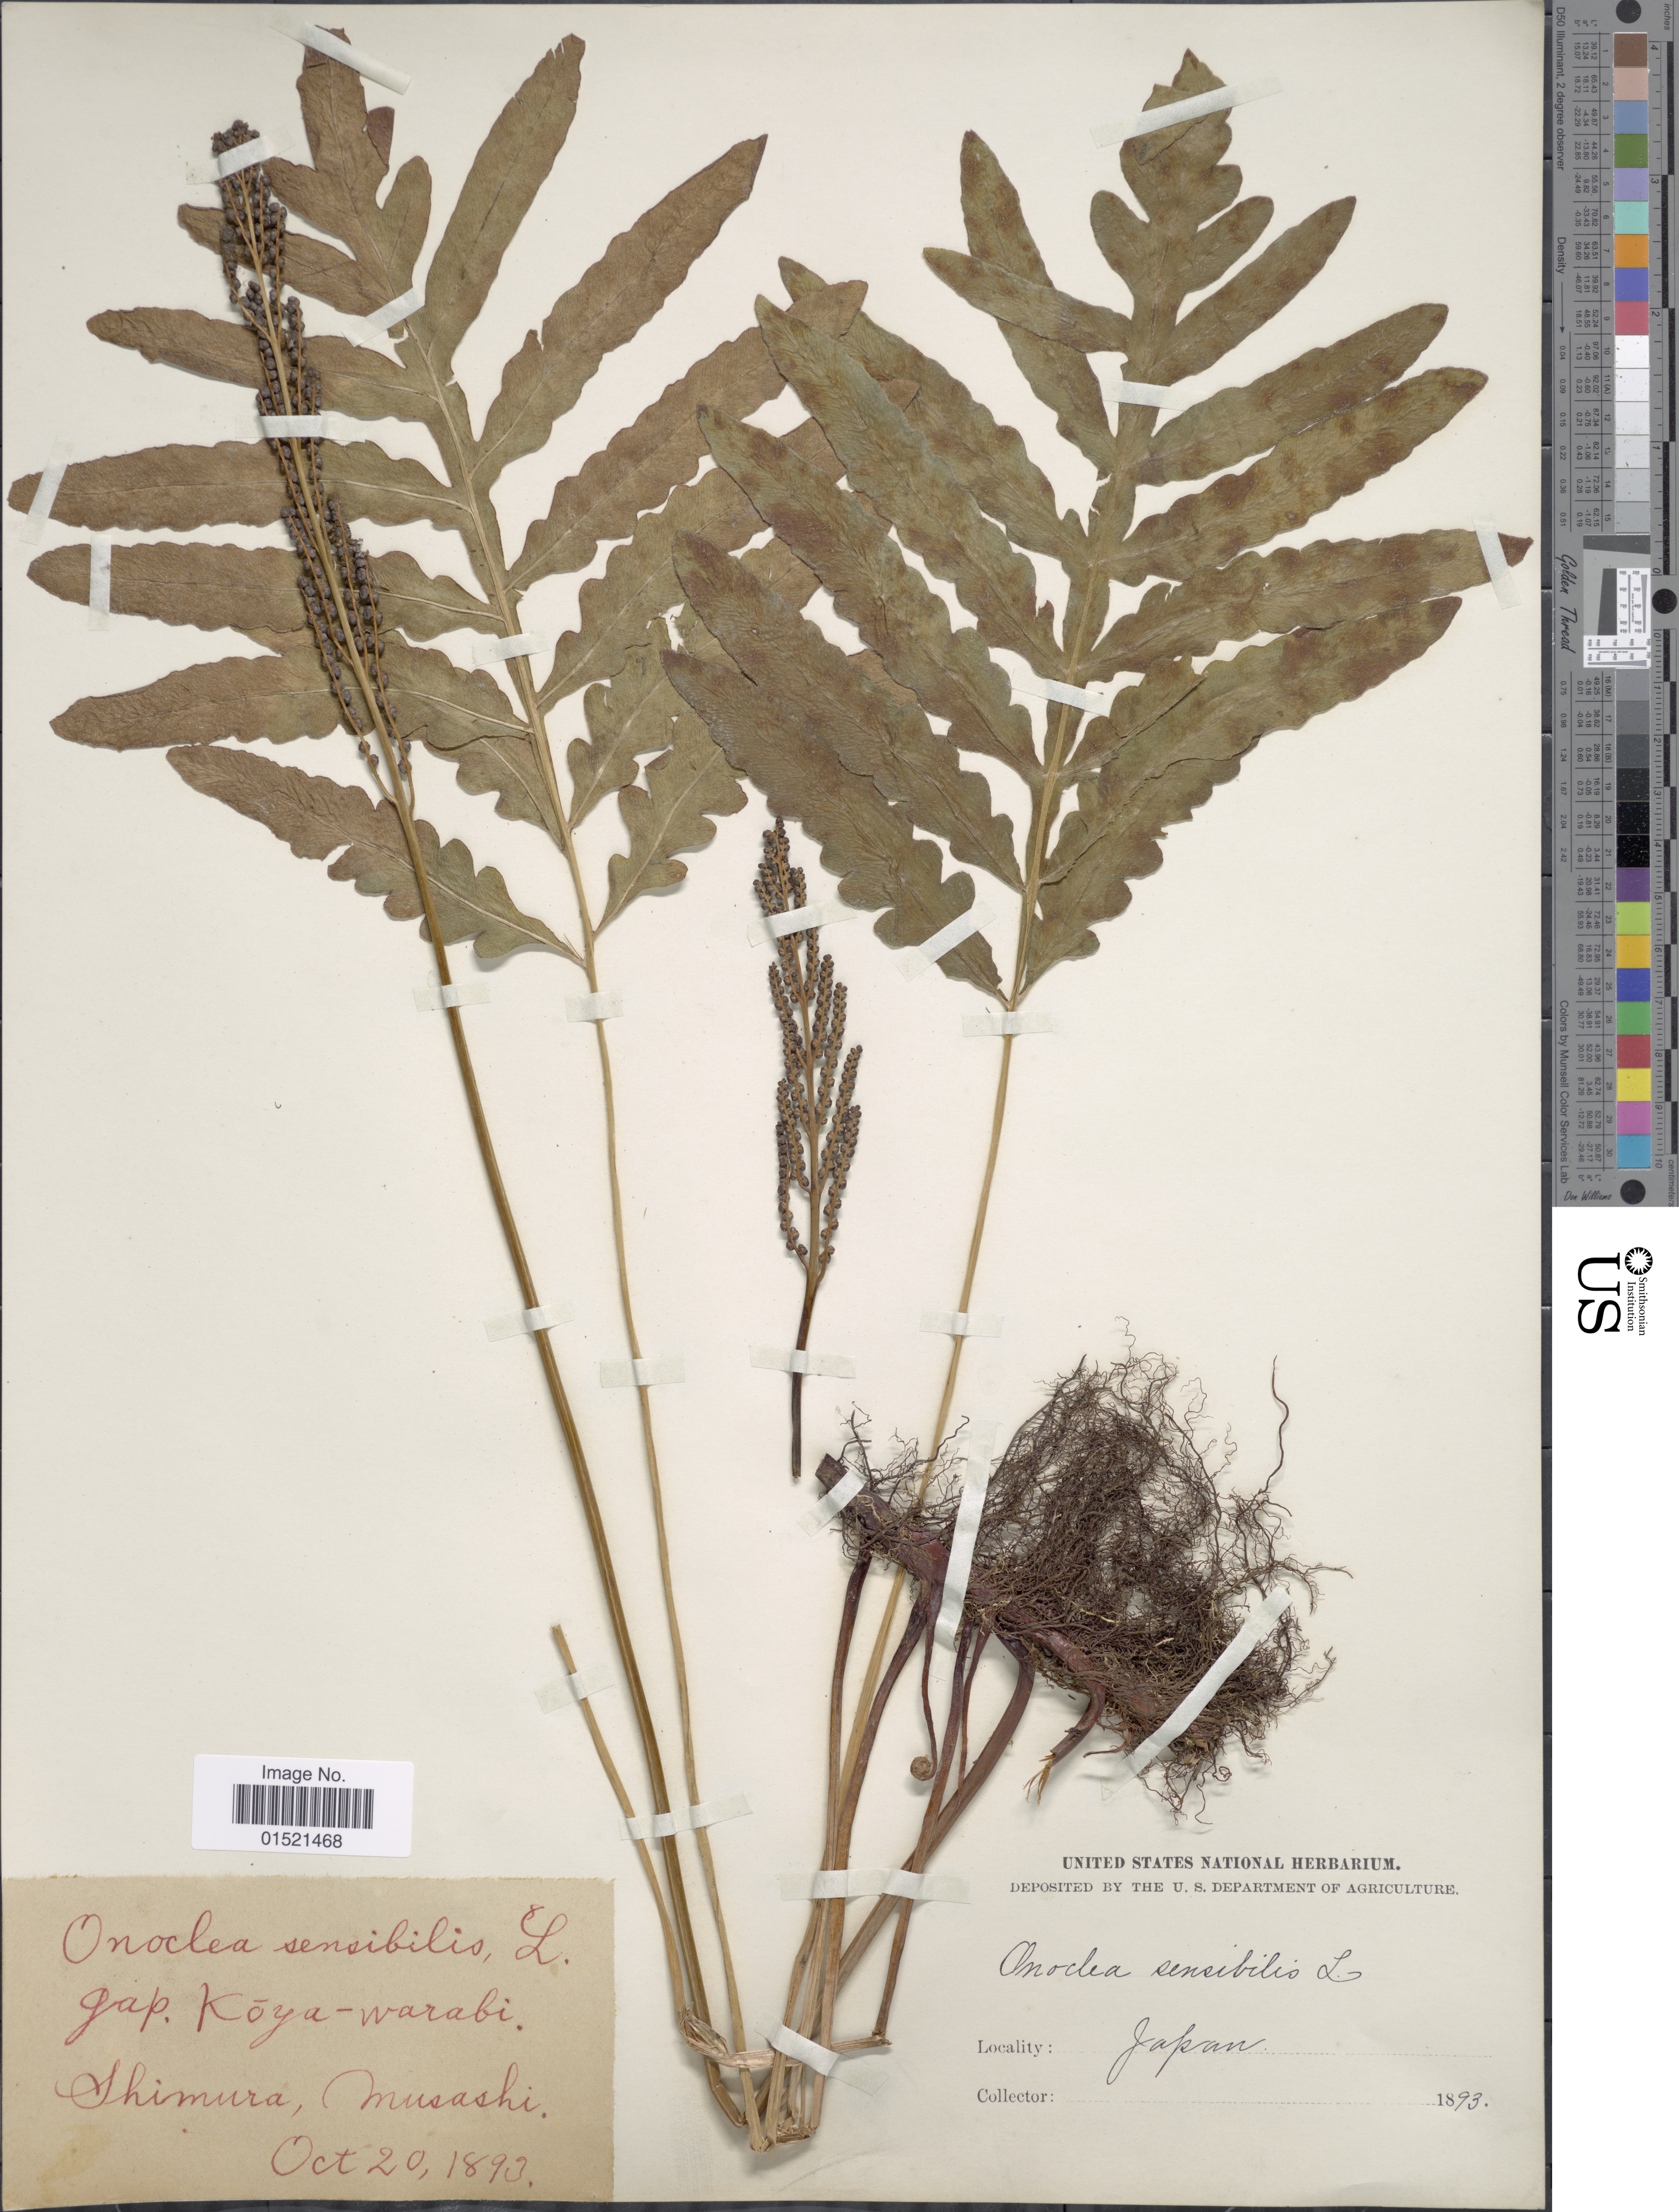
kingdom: Plantae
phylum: Tracheophyta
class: Polypodiopsida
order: Polypodiales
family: Onocleaceae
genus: Onoclea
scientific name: Onoclea sensibilis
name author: L.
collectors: U.S. National Herbarium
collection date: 1893-10-20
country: Japan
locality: Koya-warabi. Shimura, Musashi